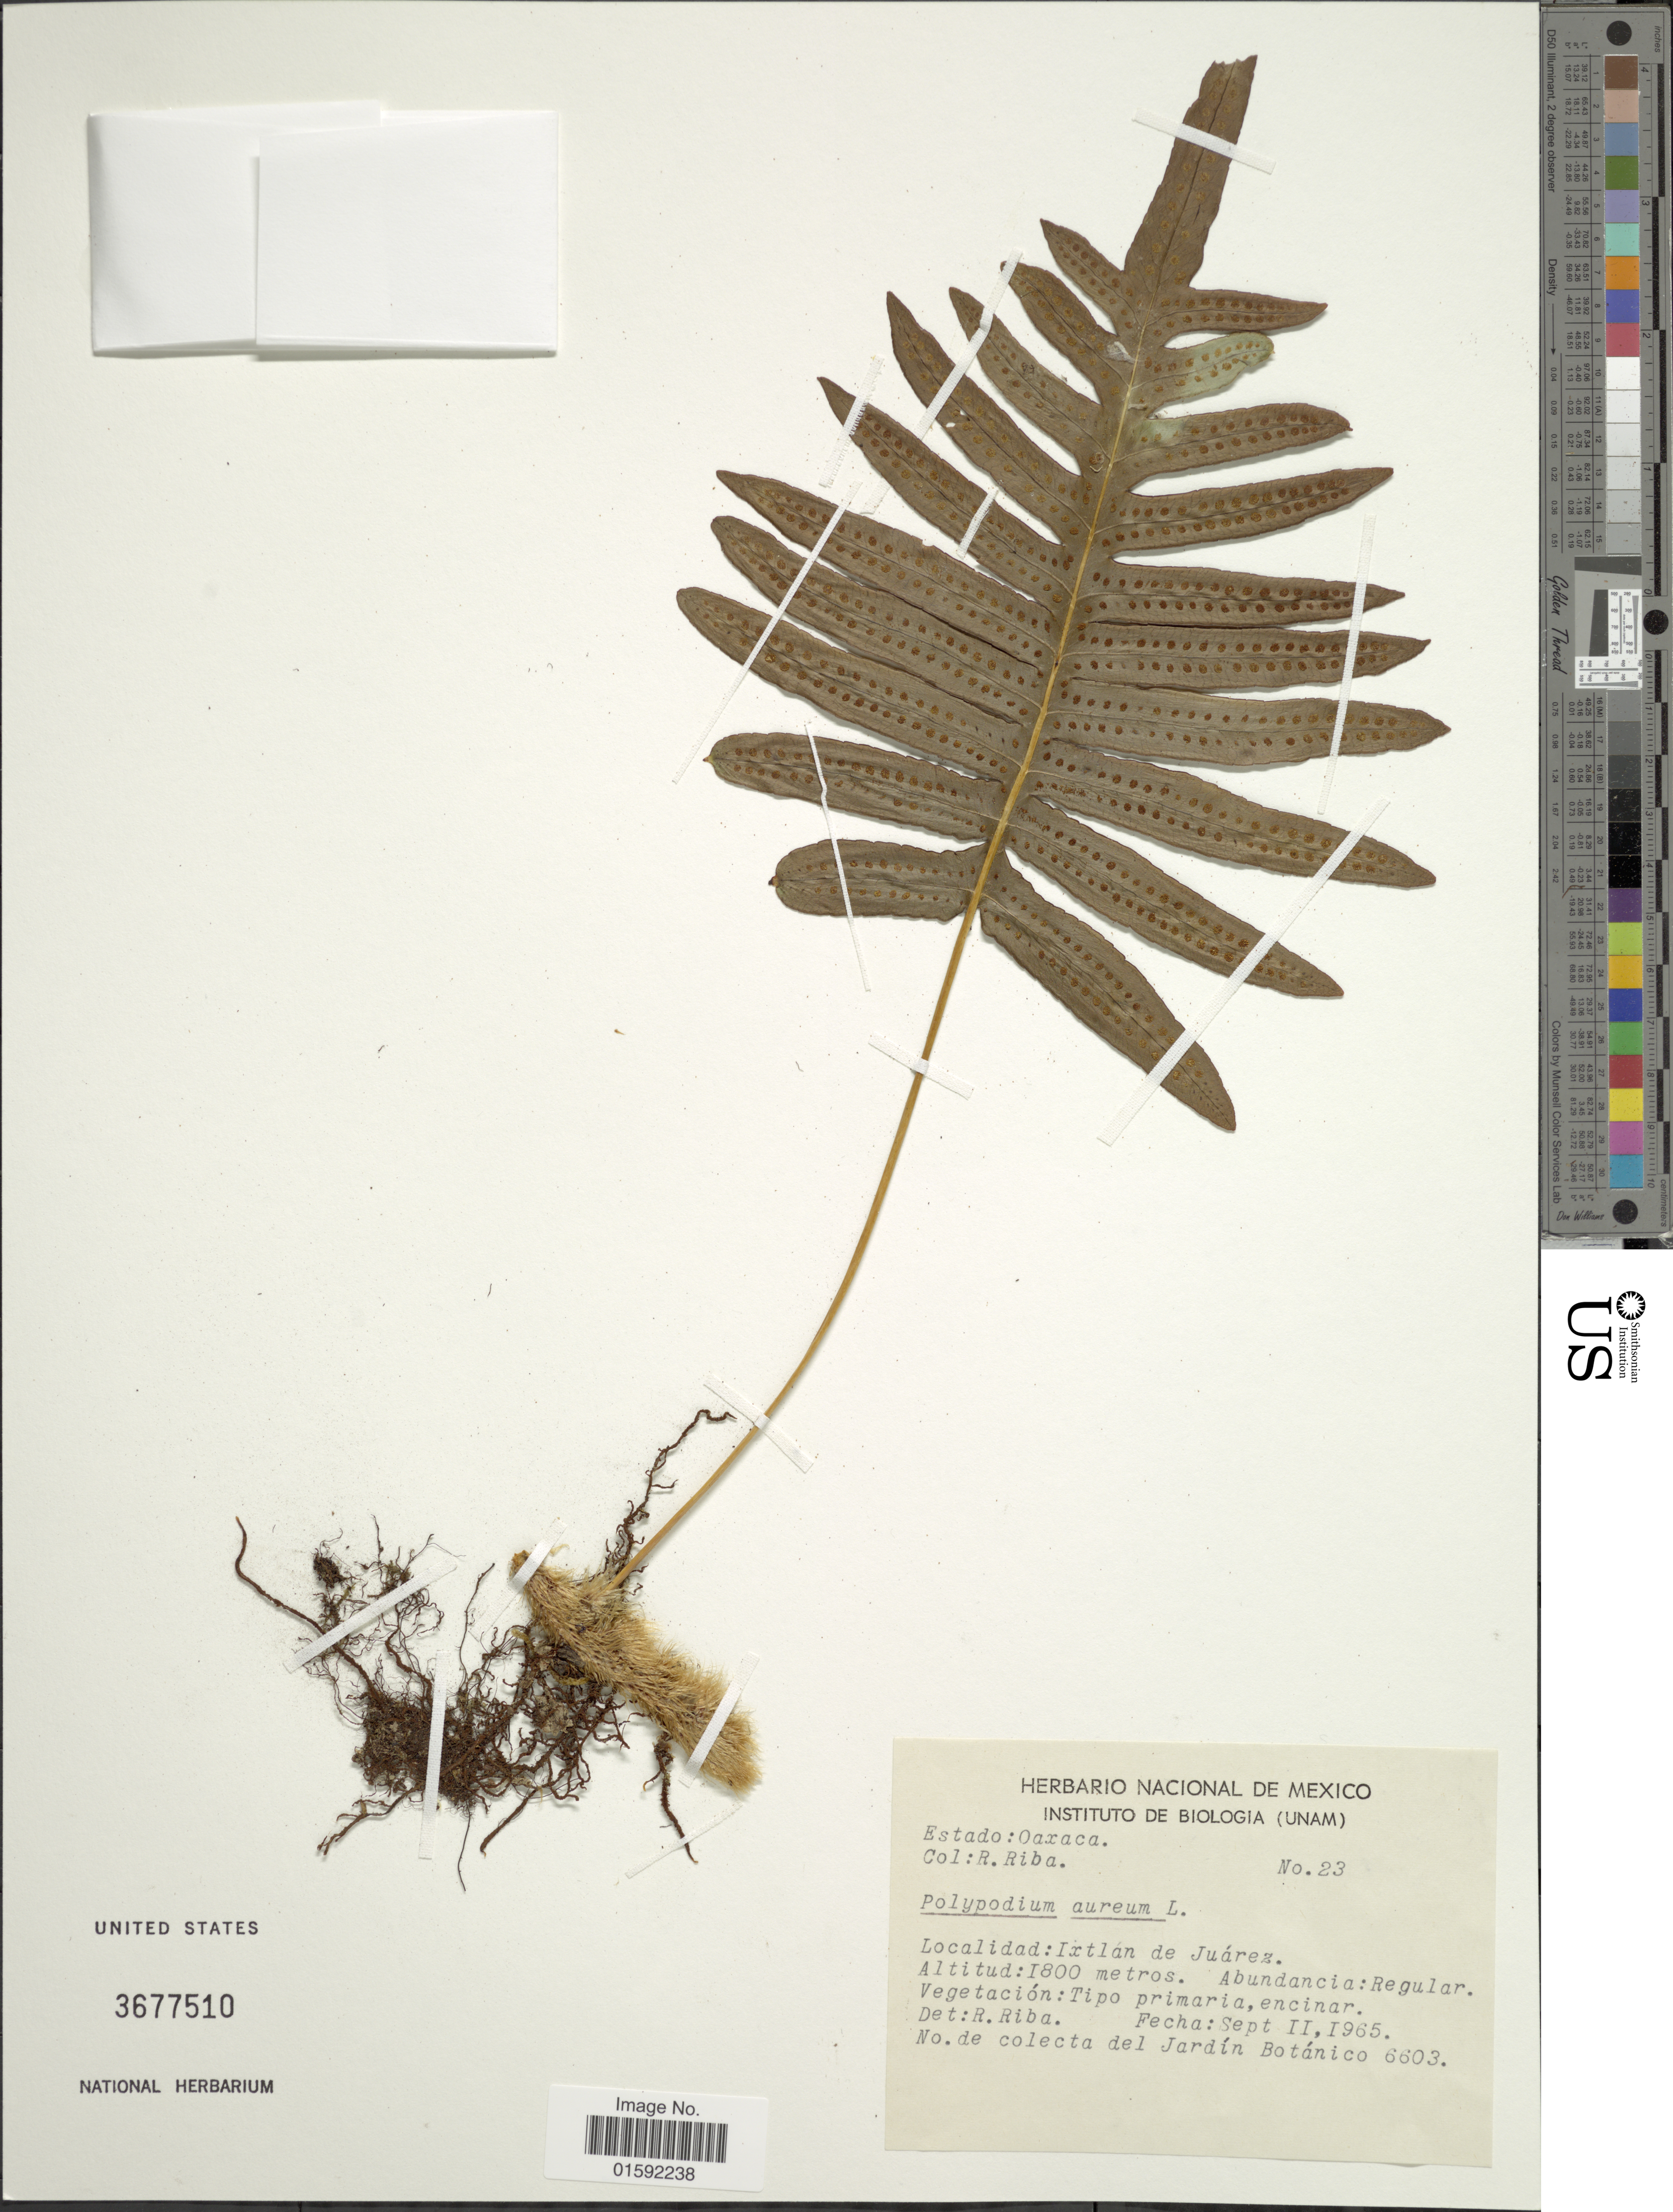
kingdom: Plantae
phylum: Tracheophyta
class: Polypodiopsida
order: Polypodiales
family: Polypodiaceae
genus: Phlebodium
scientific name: Phlebodium pseudoaureum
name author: (Cav.) Lellinger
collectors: R. Riba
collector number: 23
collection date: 1965-09-11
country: Mexico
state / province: Oaxaca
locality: Estado: Oaxaca, Ixtlan de Juárez.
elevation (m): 1800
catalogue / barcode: US 3677510